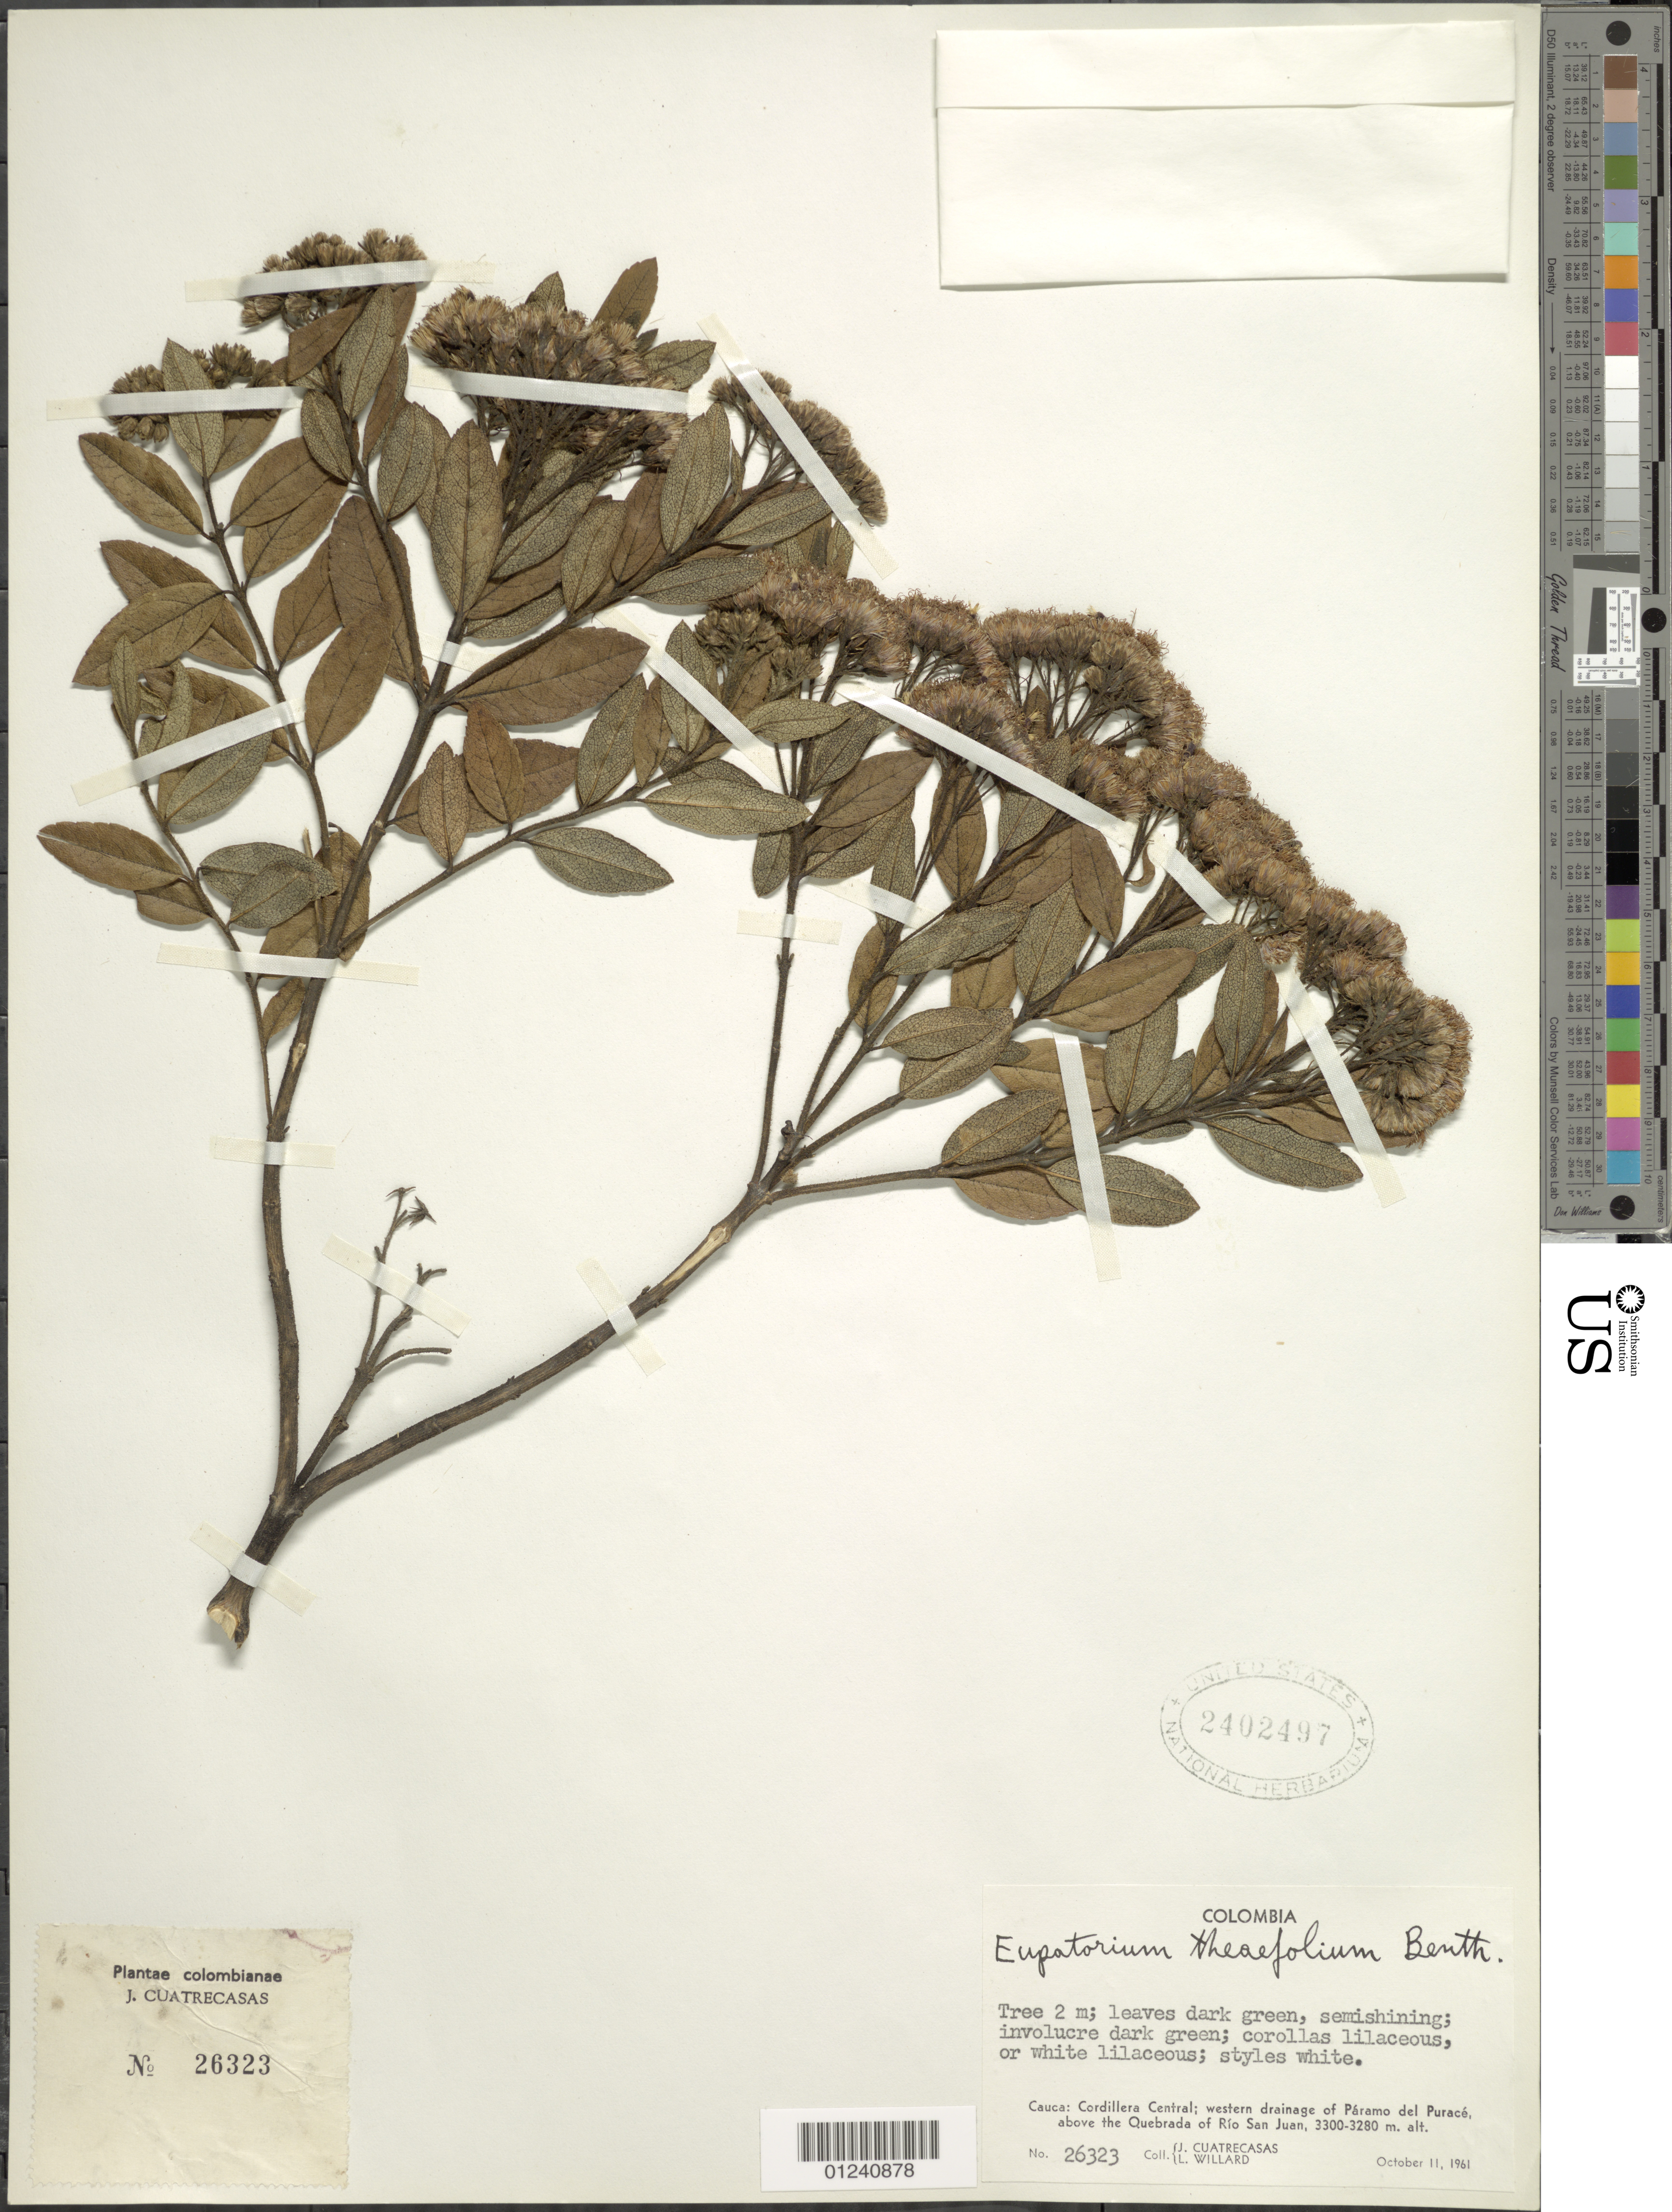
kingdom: Plantae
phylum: Tracheophyta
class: Magnoliopsida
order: Asterales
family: Asteraceae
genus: Ageratina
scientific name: Ageratina theaefolia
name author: (Benth.) R.M. King & H. Rob.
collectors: J. Cuatrecasas & L. Willard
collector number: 26323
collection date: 1961-10-11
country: Colombia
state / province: Cauca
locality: Cordillera Central; western drainage of Páramo del Puracé, above the Quebrada of Rio San Juan.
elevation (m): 3280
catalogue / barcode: US 2402497